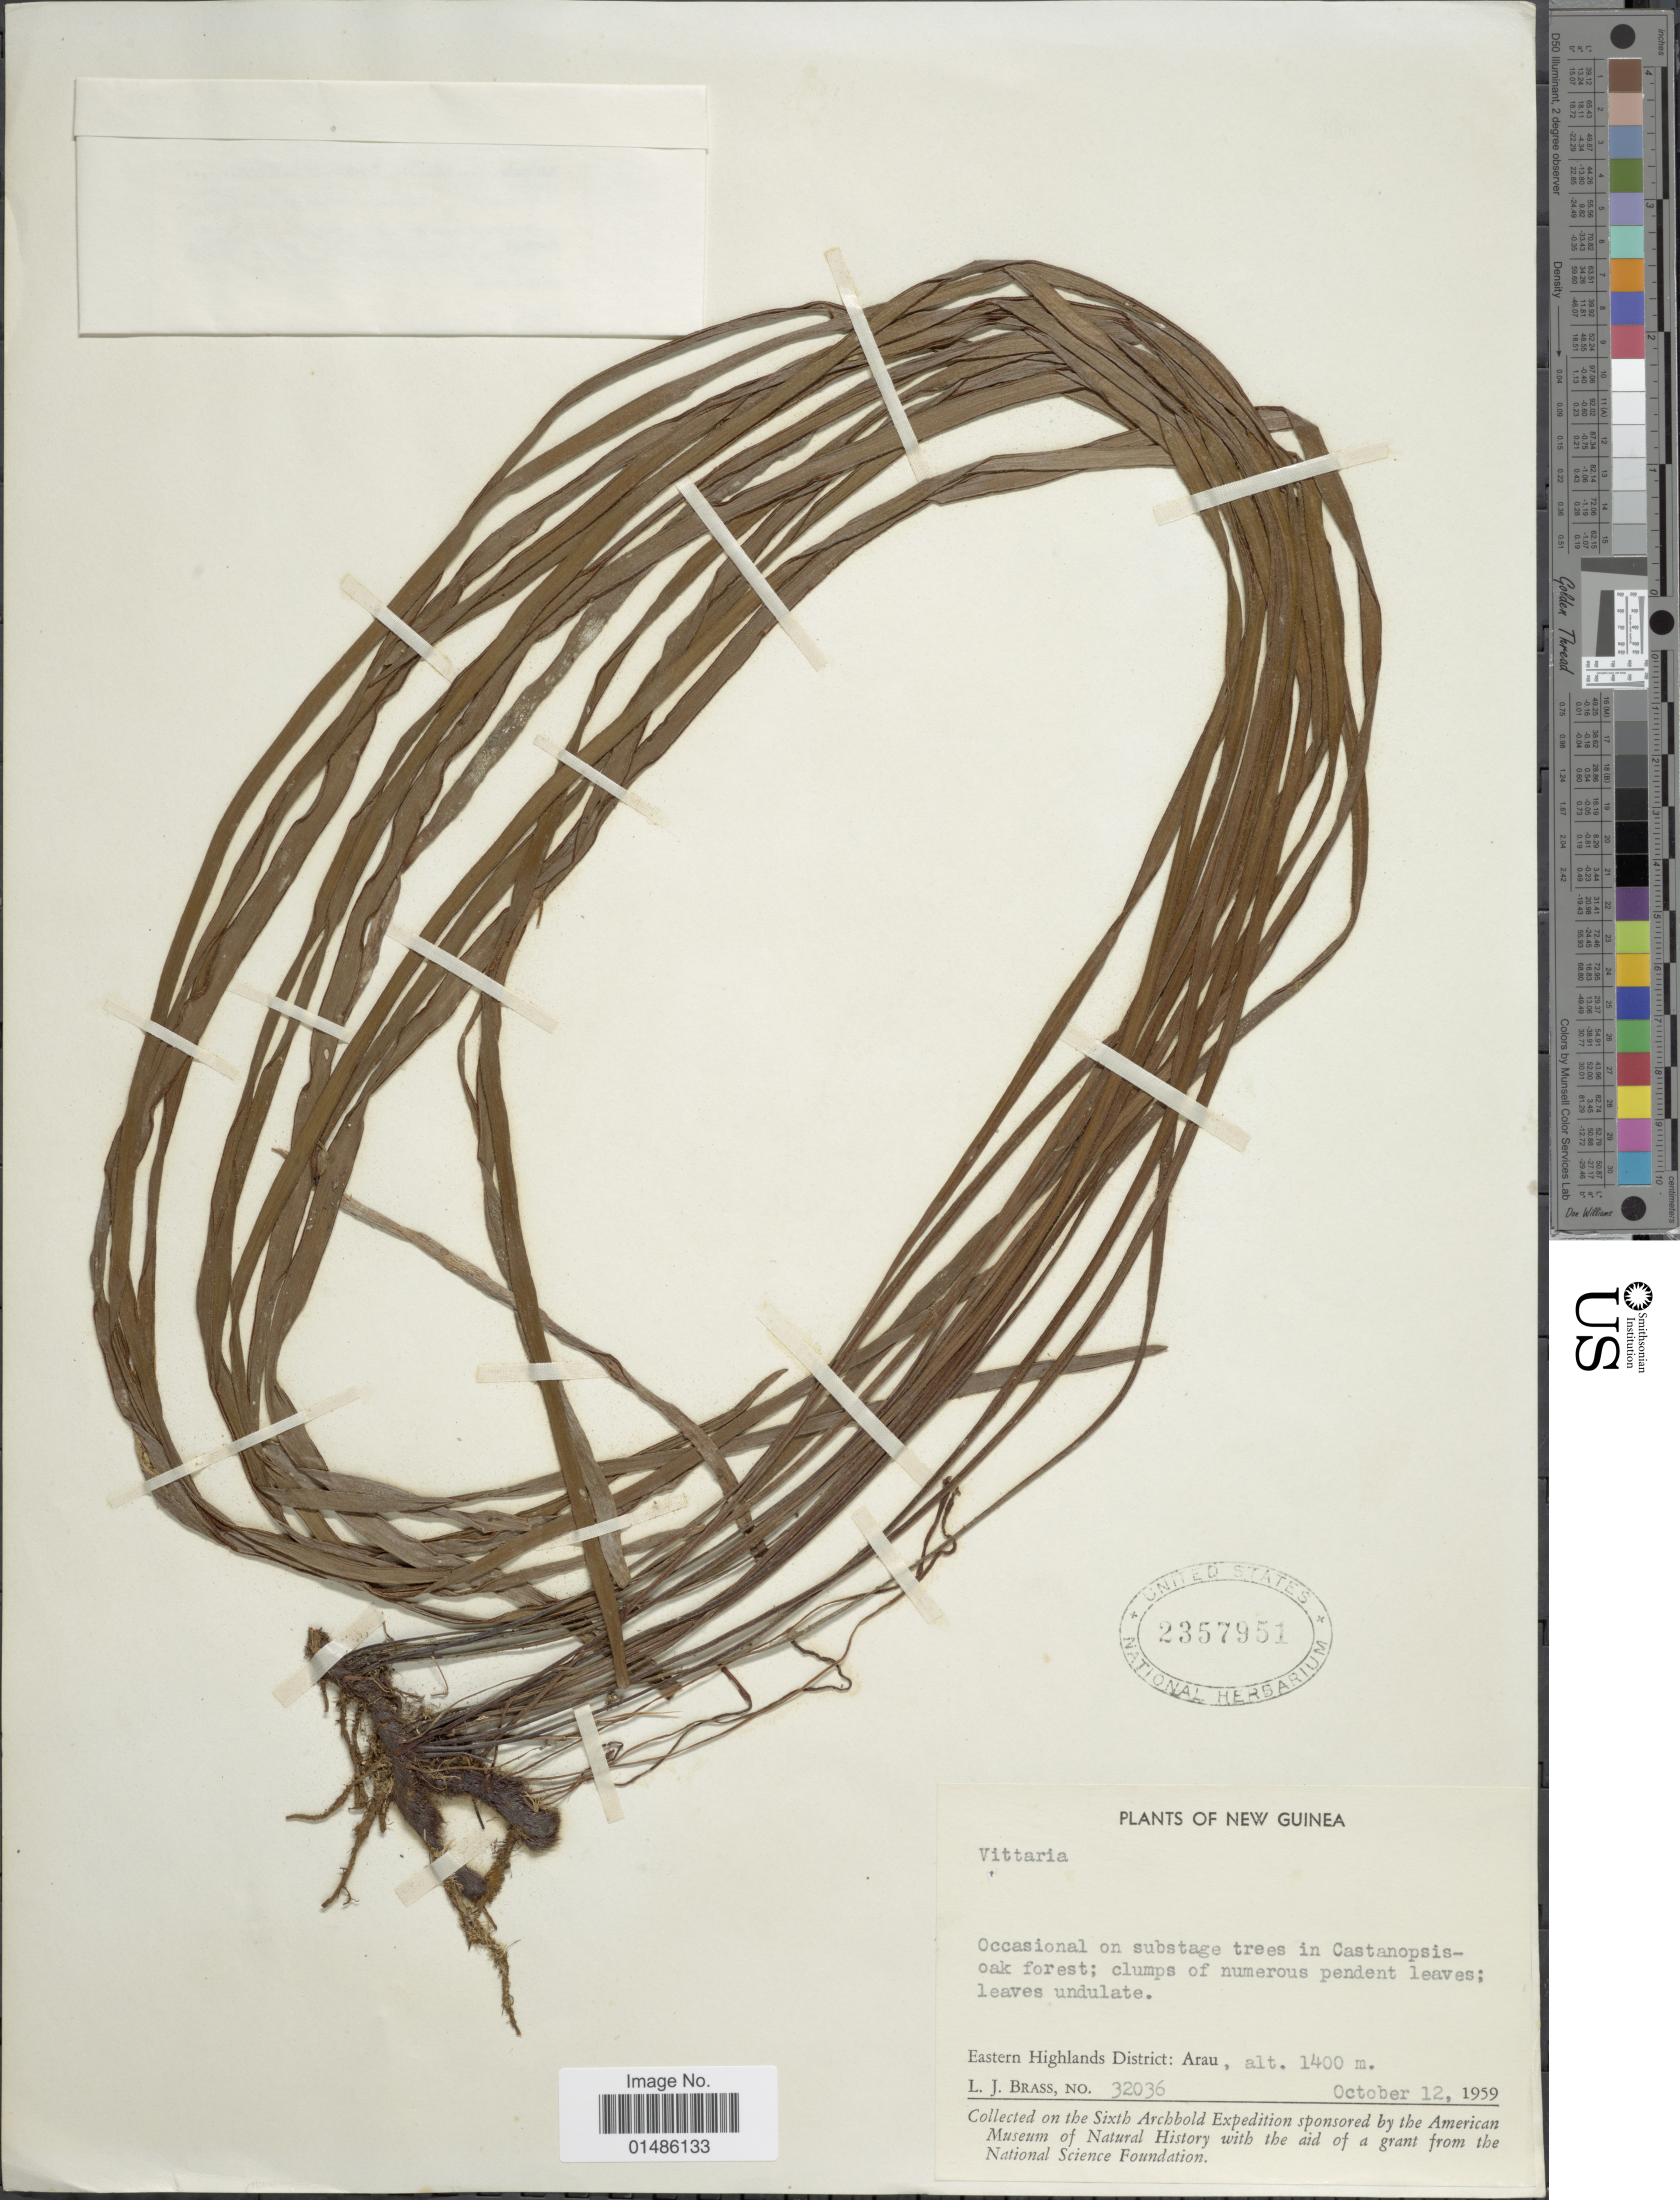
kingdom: Plantae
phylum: Tracheophyta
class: Polypodiopsida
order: Polypodiales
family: Pteridaceae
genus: Haplopteris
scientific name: Haplopteris sp.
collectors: L. J. Brass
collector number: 32036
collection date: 1959-10-12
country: Papua New Guinea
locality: New Guinea. Eastern Highlands District: Arau.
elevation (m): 1400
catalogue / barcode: US 2357951